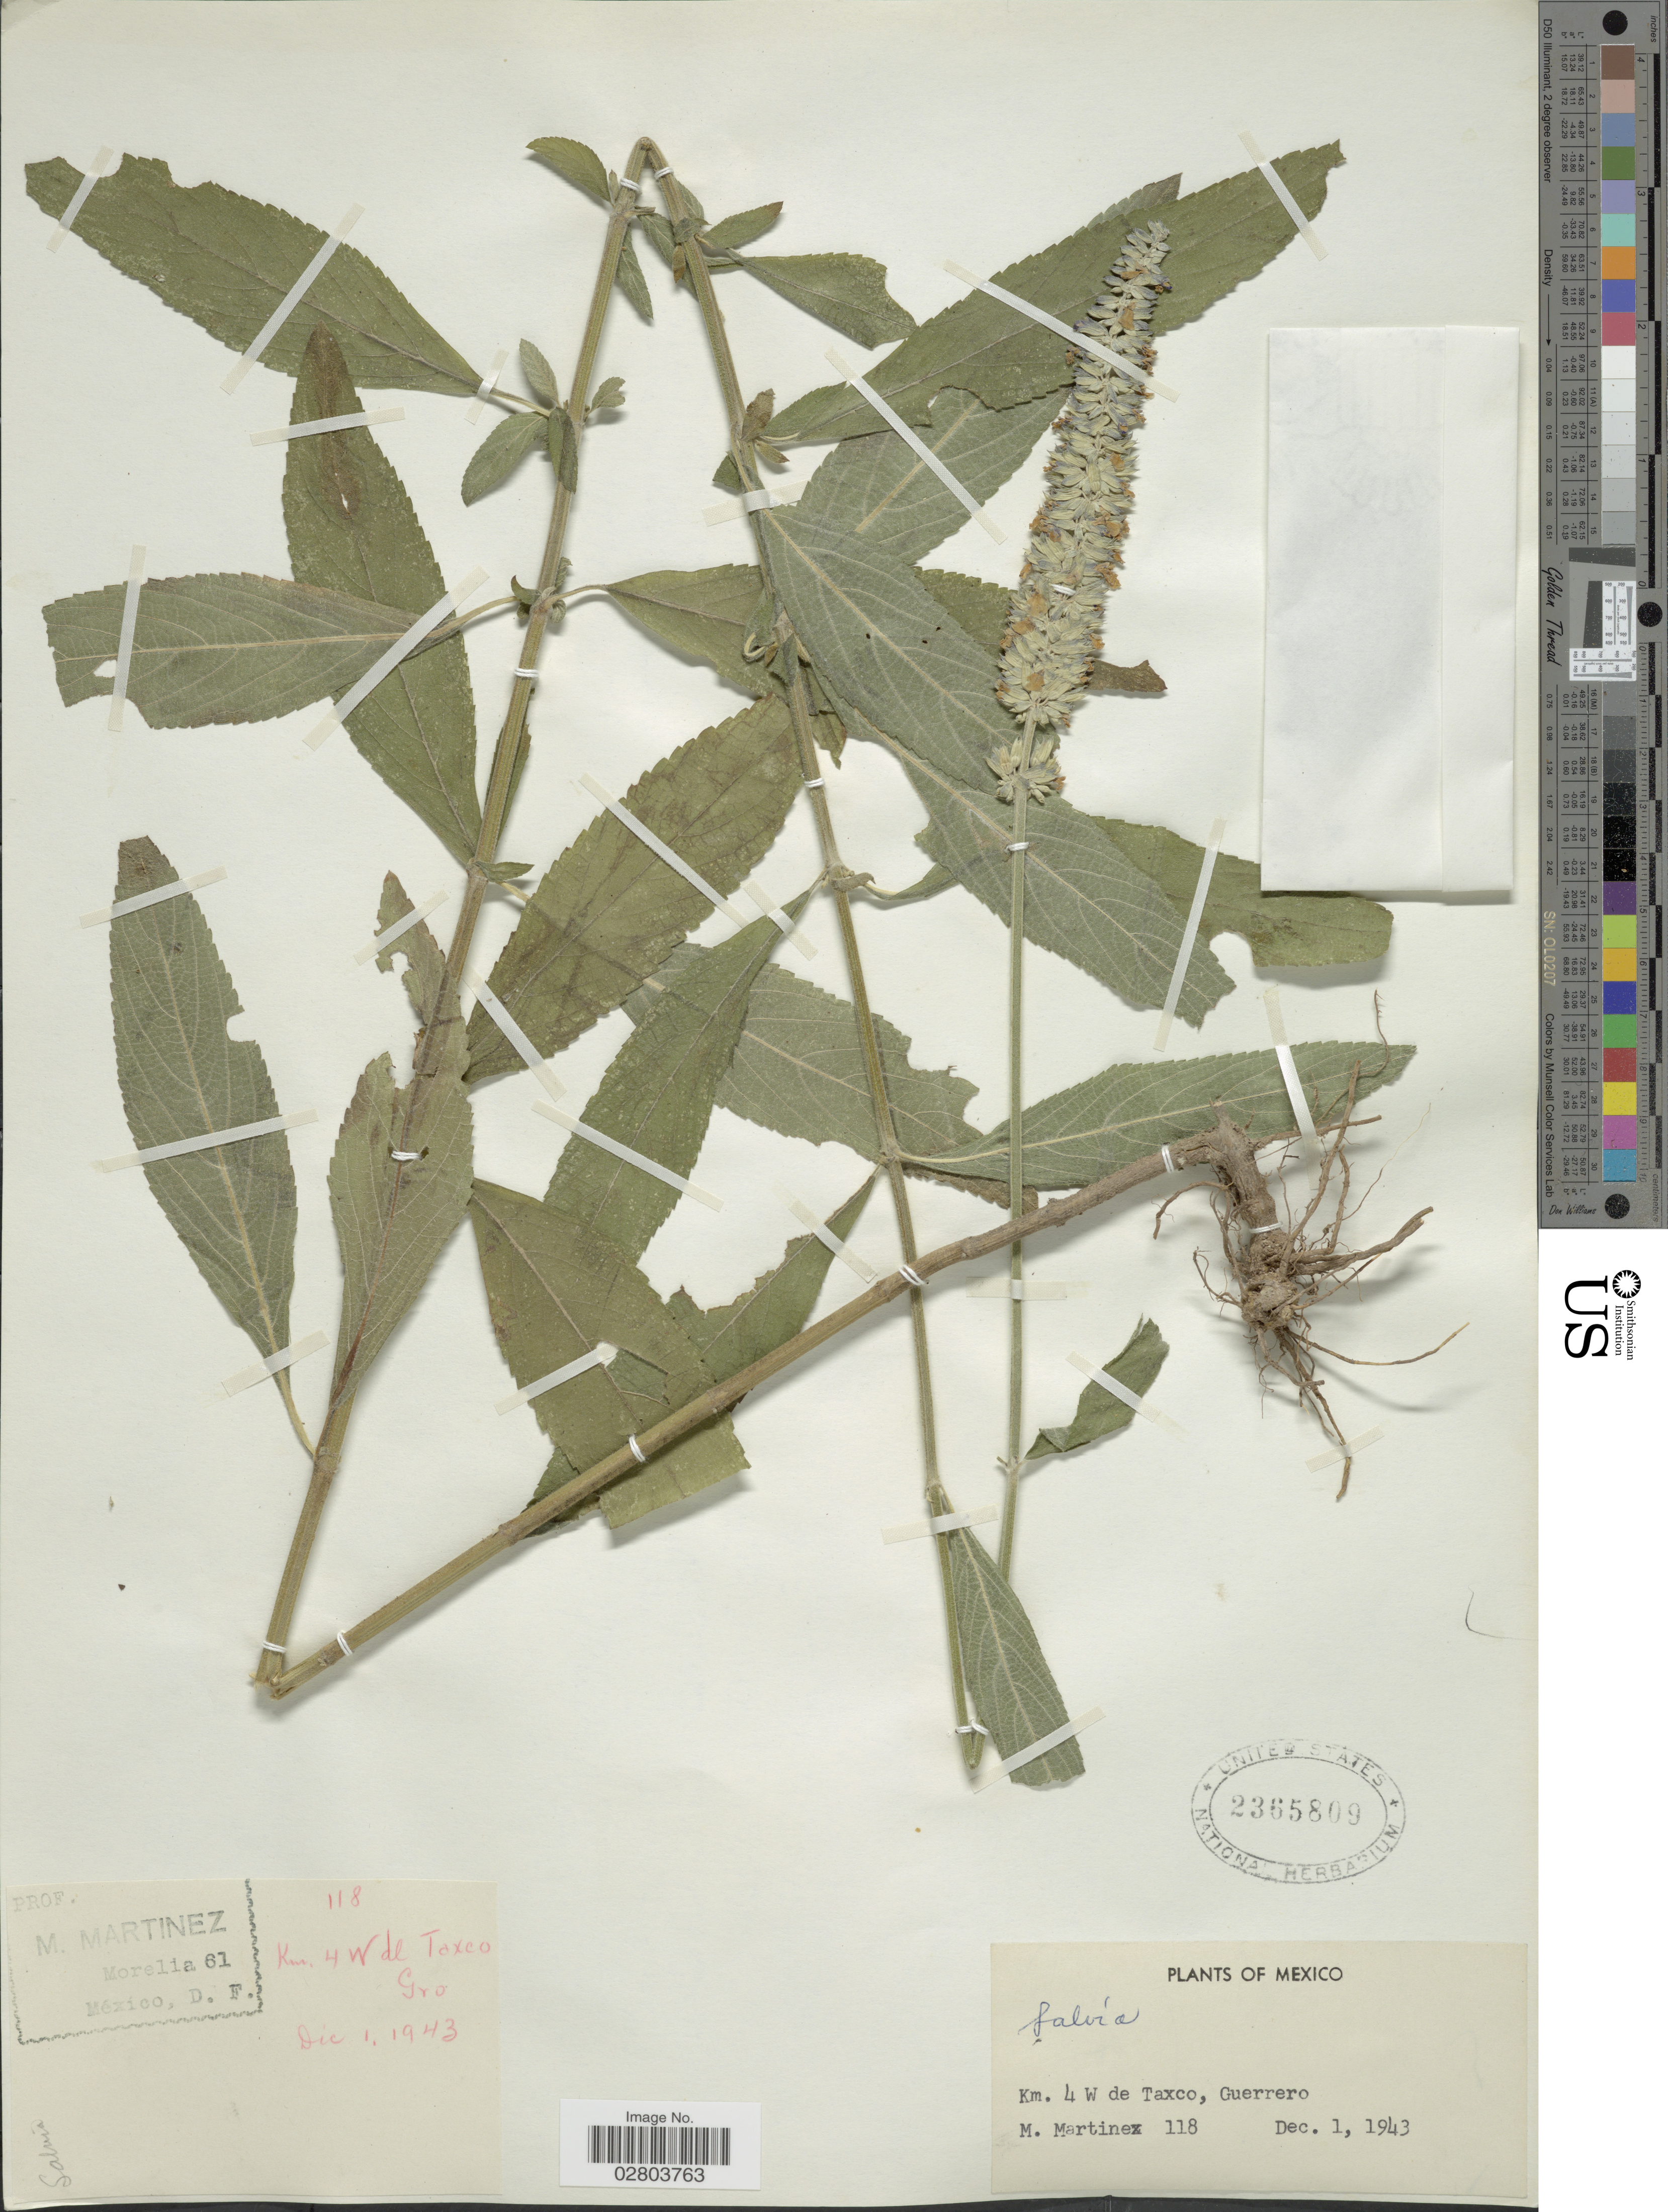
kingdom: Plantae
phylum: Tracheophyta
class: Magnoliopsida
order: Lamiales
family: Lamiaceae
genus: Salvia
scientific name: Salvia sp.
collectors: M. Martinez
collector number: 118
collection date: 1943-12-01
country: Mexico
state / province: Guerrero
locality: Km. 4 W de Taxco, Guerrero.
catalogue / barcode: US 2365809